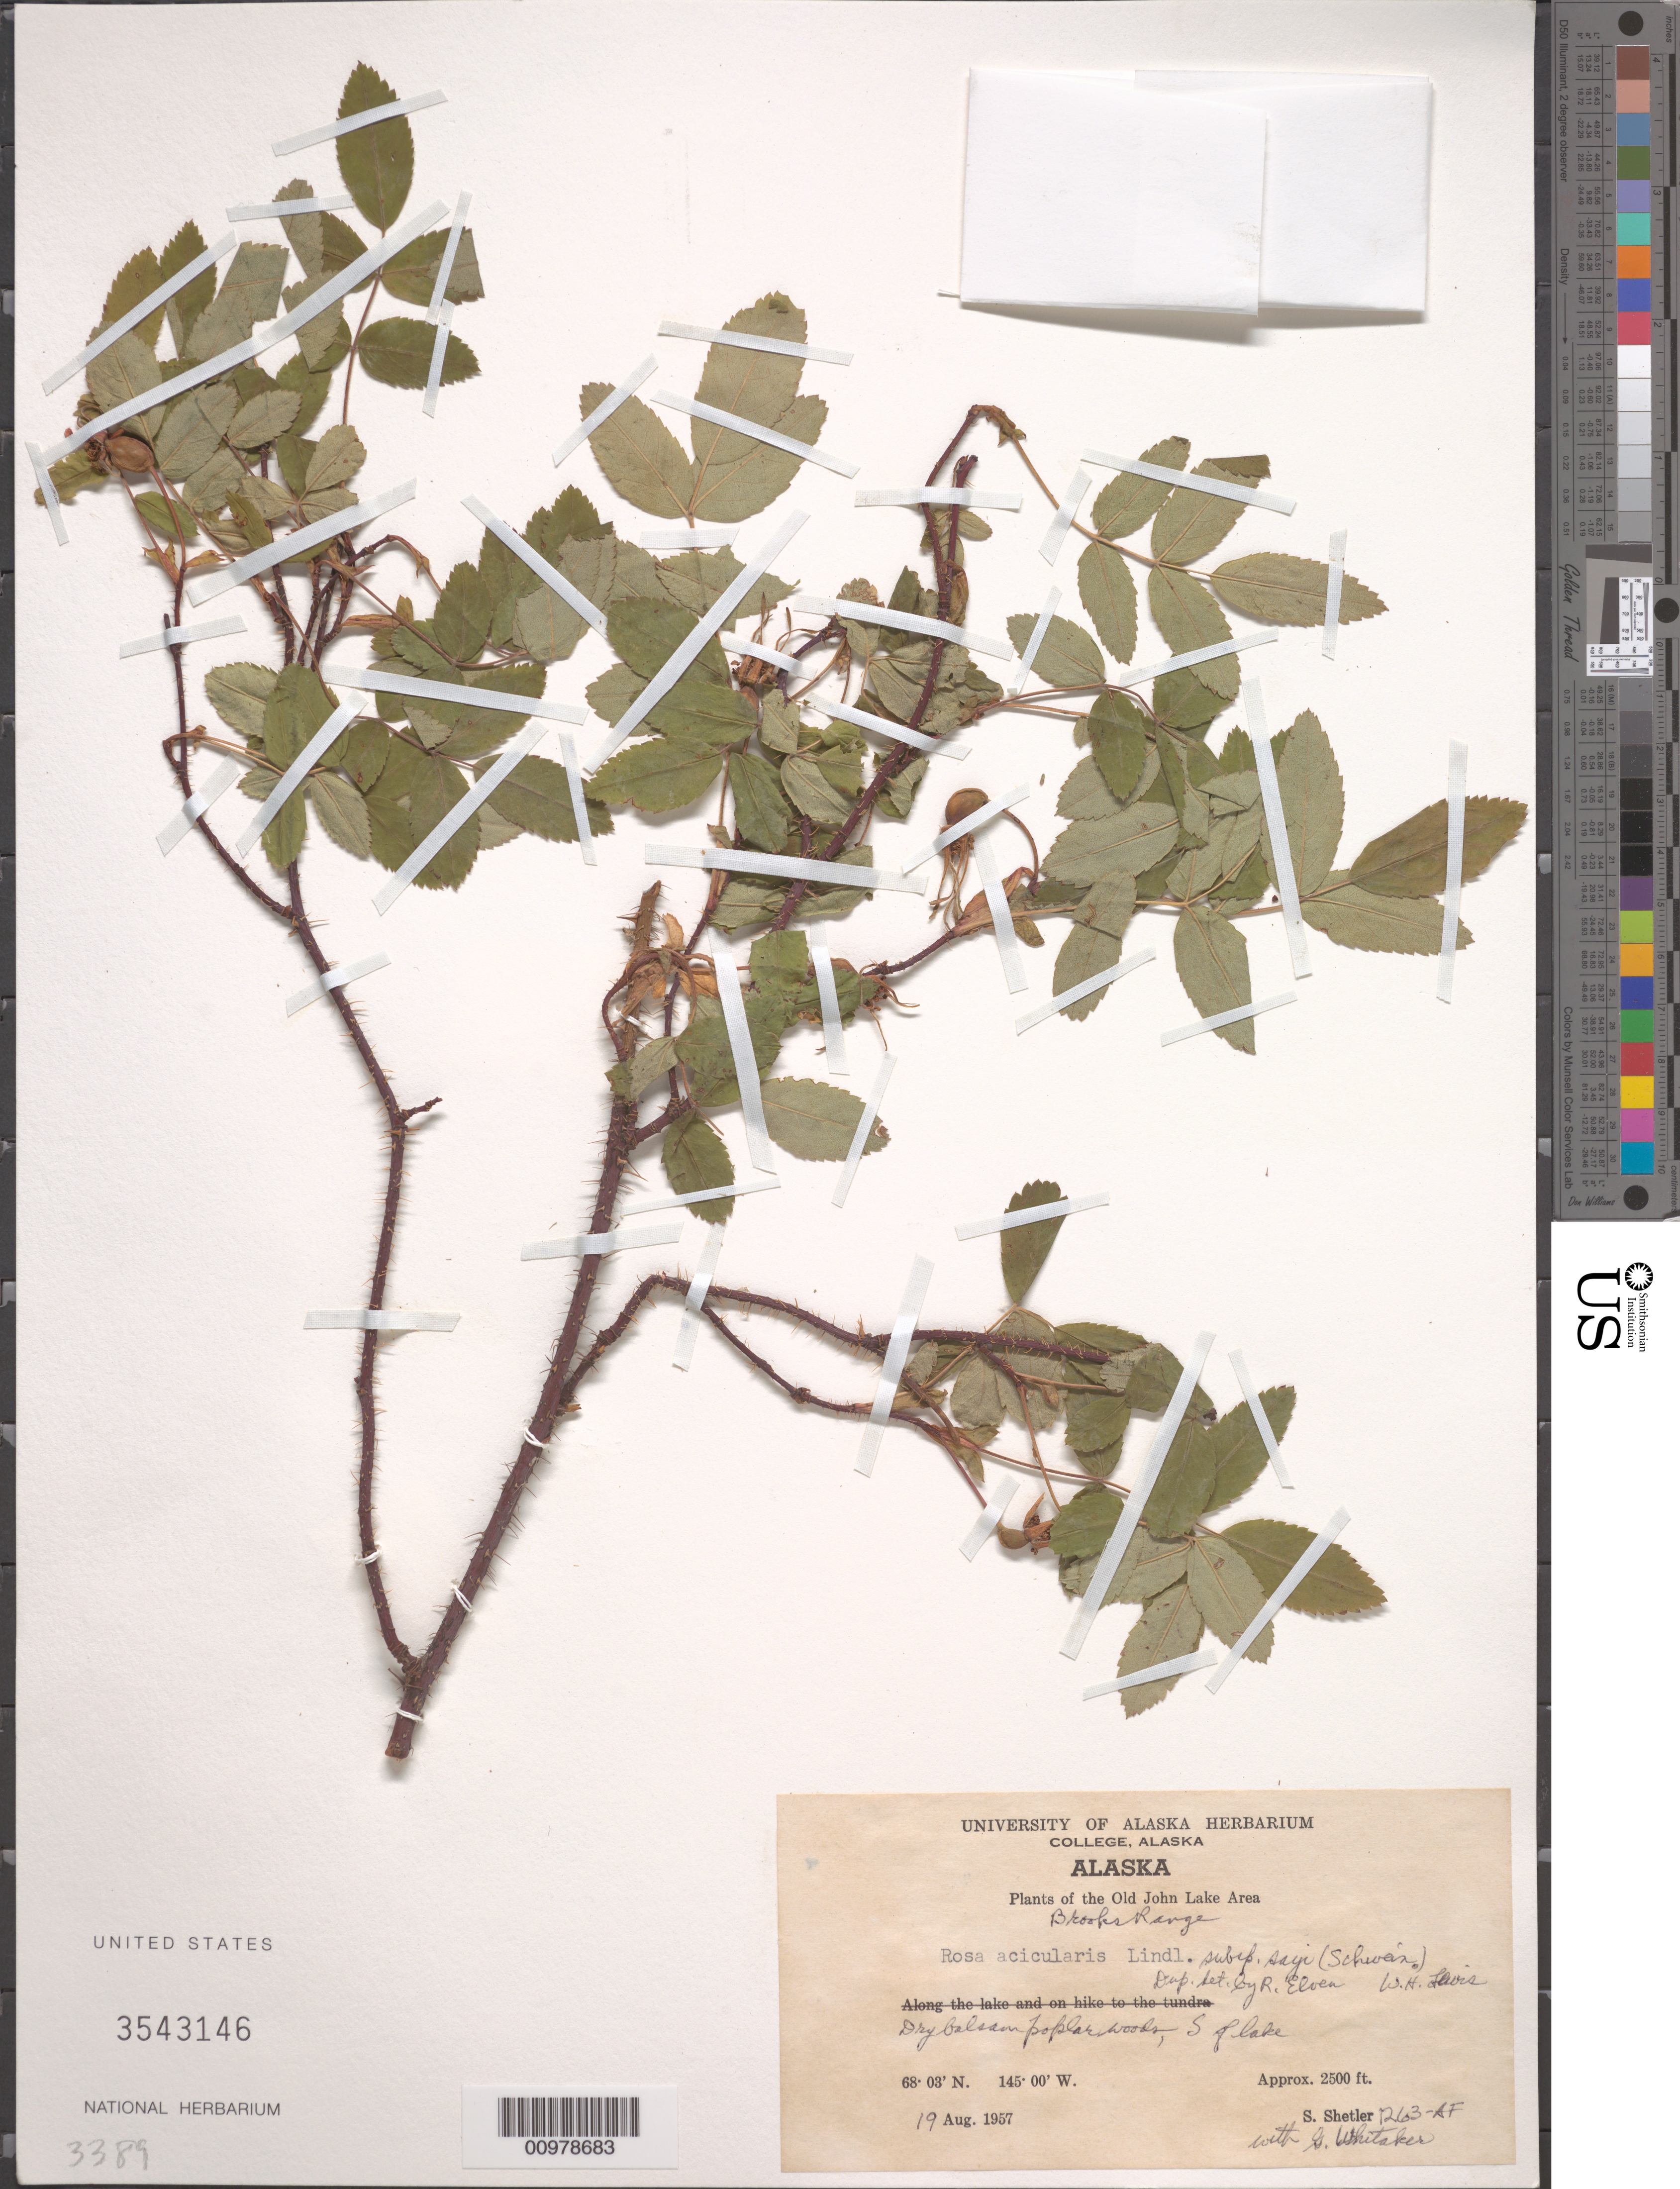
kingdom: Plantae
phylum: Tracheophyta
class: Magnoliopsida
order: Rosales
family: Rosaceae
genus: Rosa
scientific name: Rosa acicularis var. sayi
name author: (Schwein.) Rehder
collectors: S. Shetler & G. Whitaker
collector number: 1263-AF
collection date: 1957-08-19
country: United States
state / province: Alaska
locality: The Old John Lake Area. Brooks Range. S of lake.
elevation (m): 762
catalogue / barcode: US 3543146